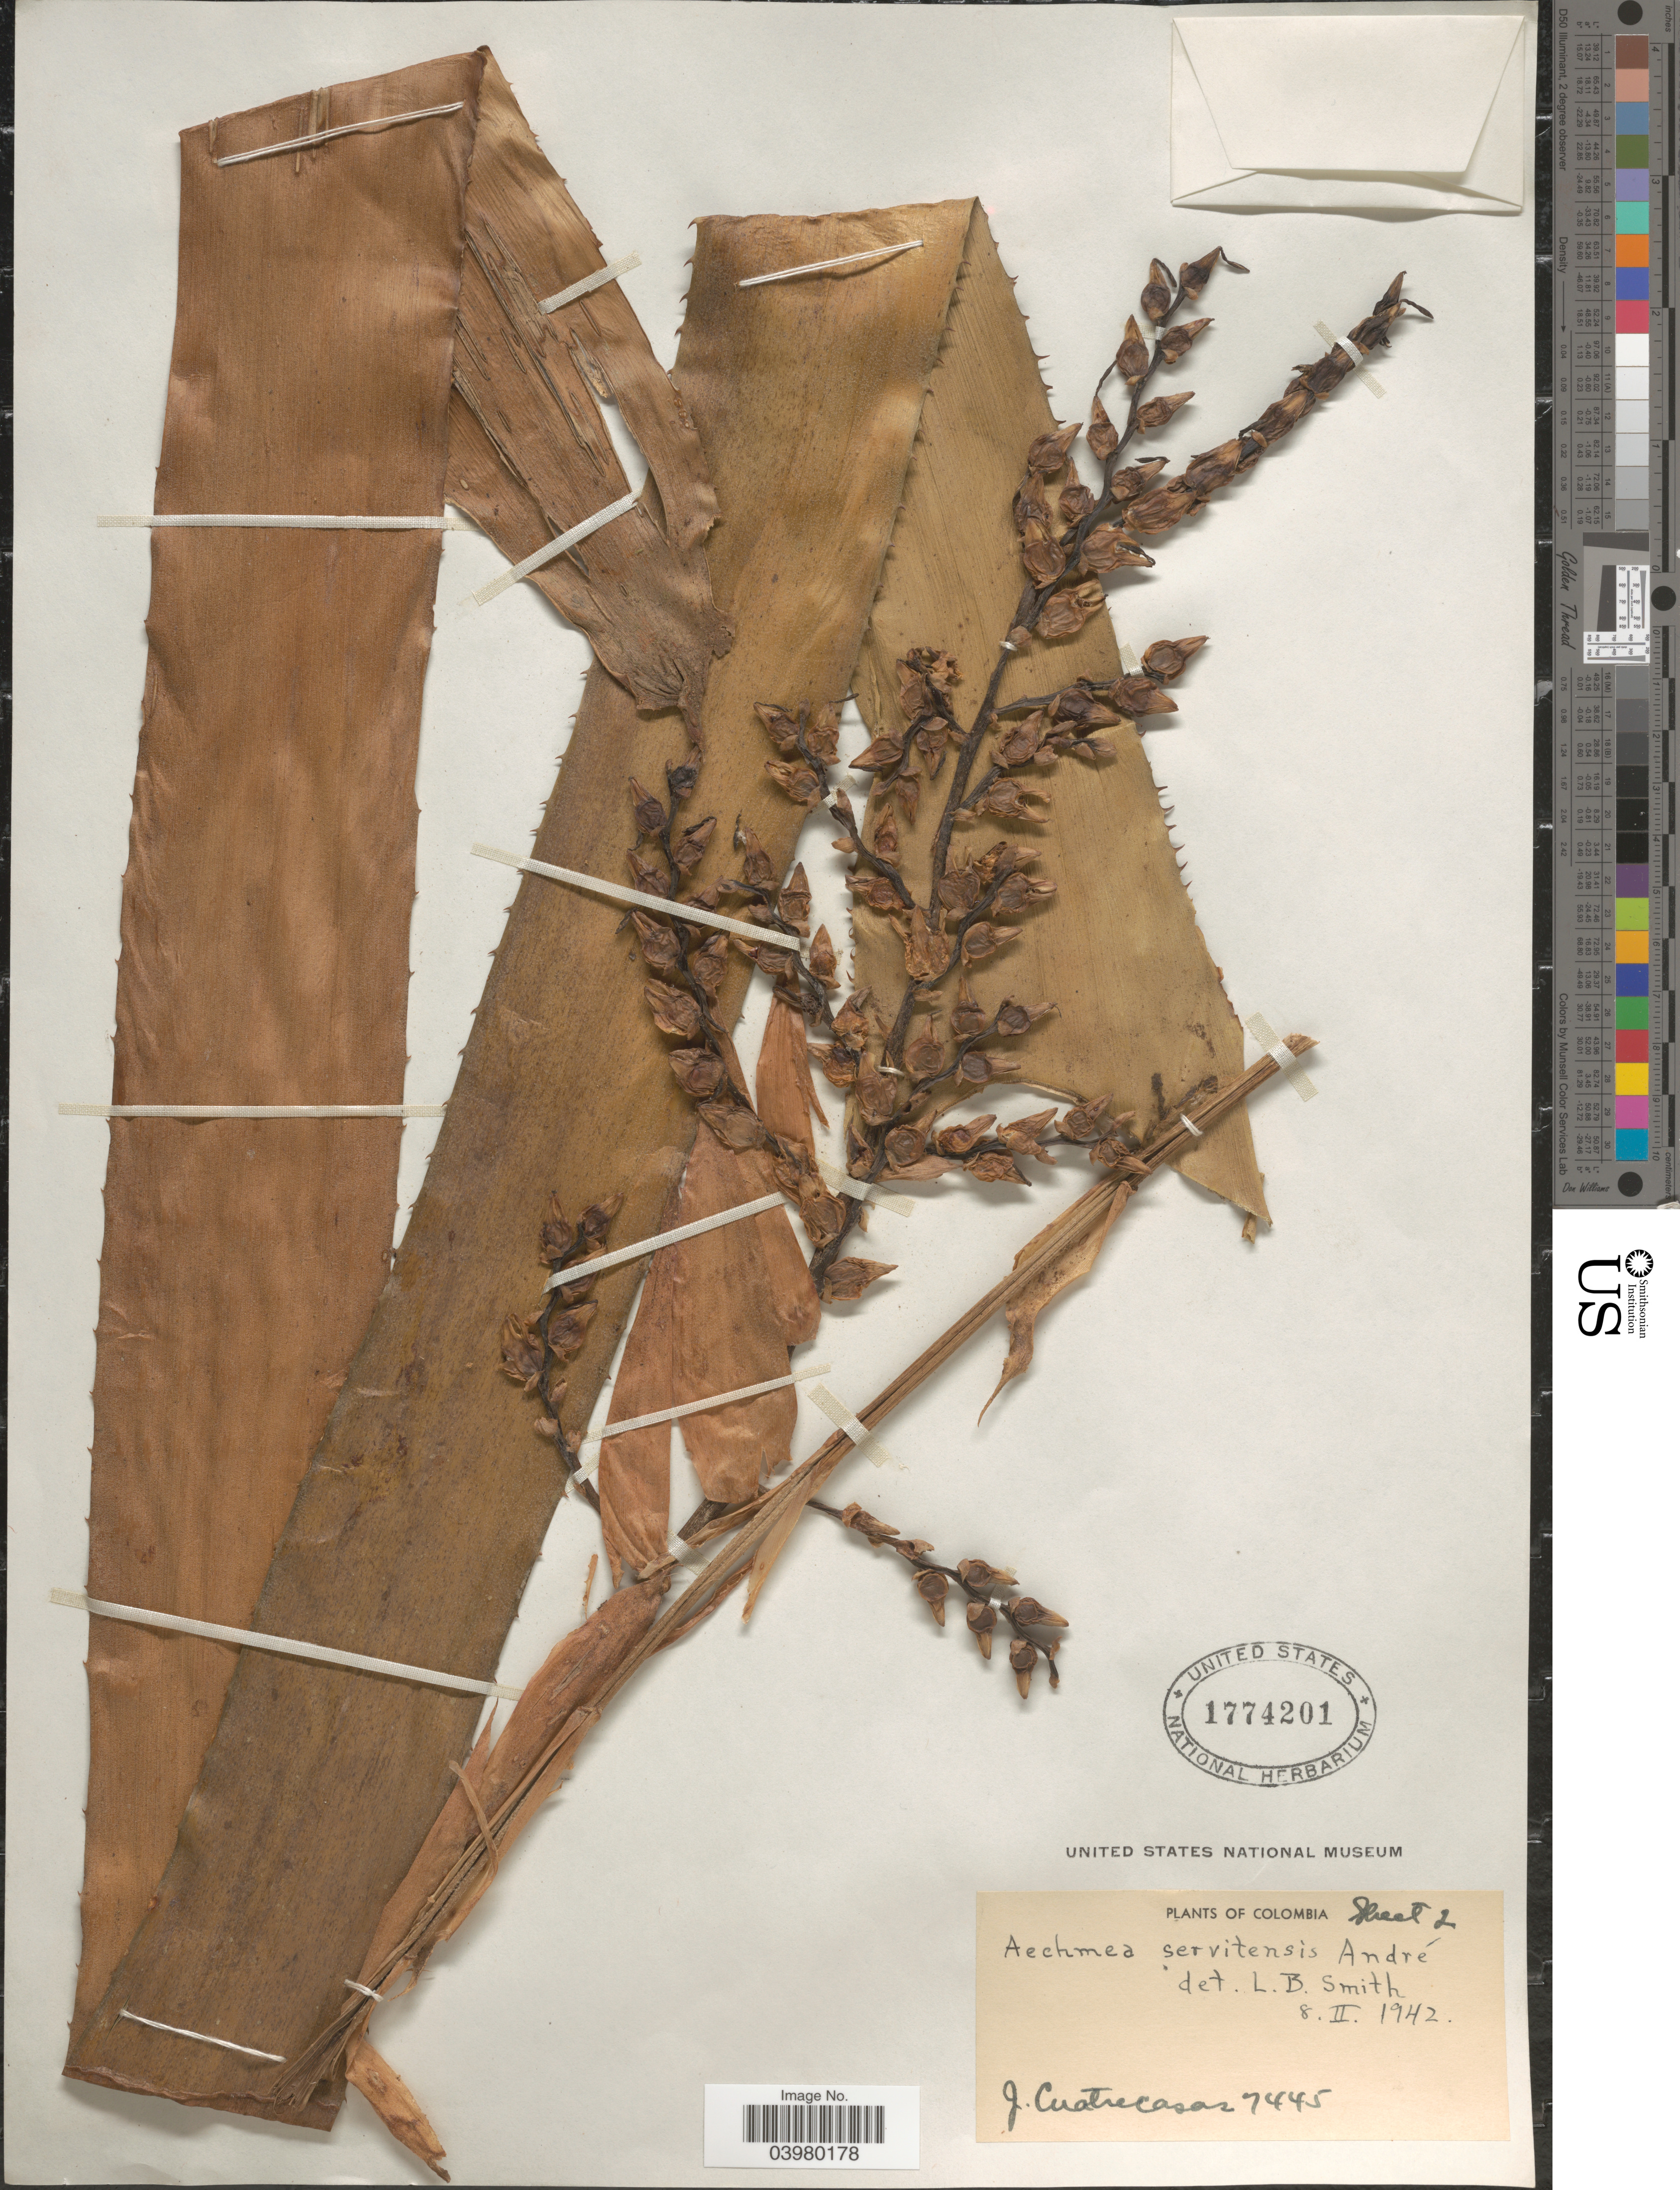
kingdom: Plantae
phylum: Tracheophyta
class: Liliopsida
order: Poales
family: Bromeliaceae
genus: Aechmea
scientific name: Aechmea servitensis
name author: André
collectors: J. Cuatrecasas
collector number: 7445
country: Colombia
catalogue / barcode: US 1774201